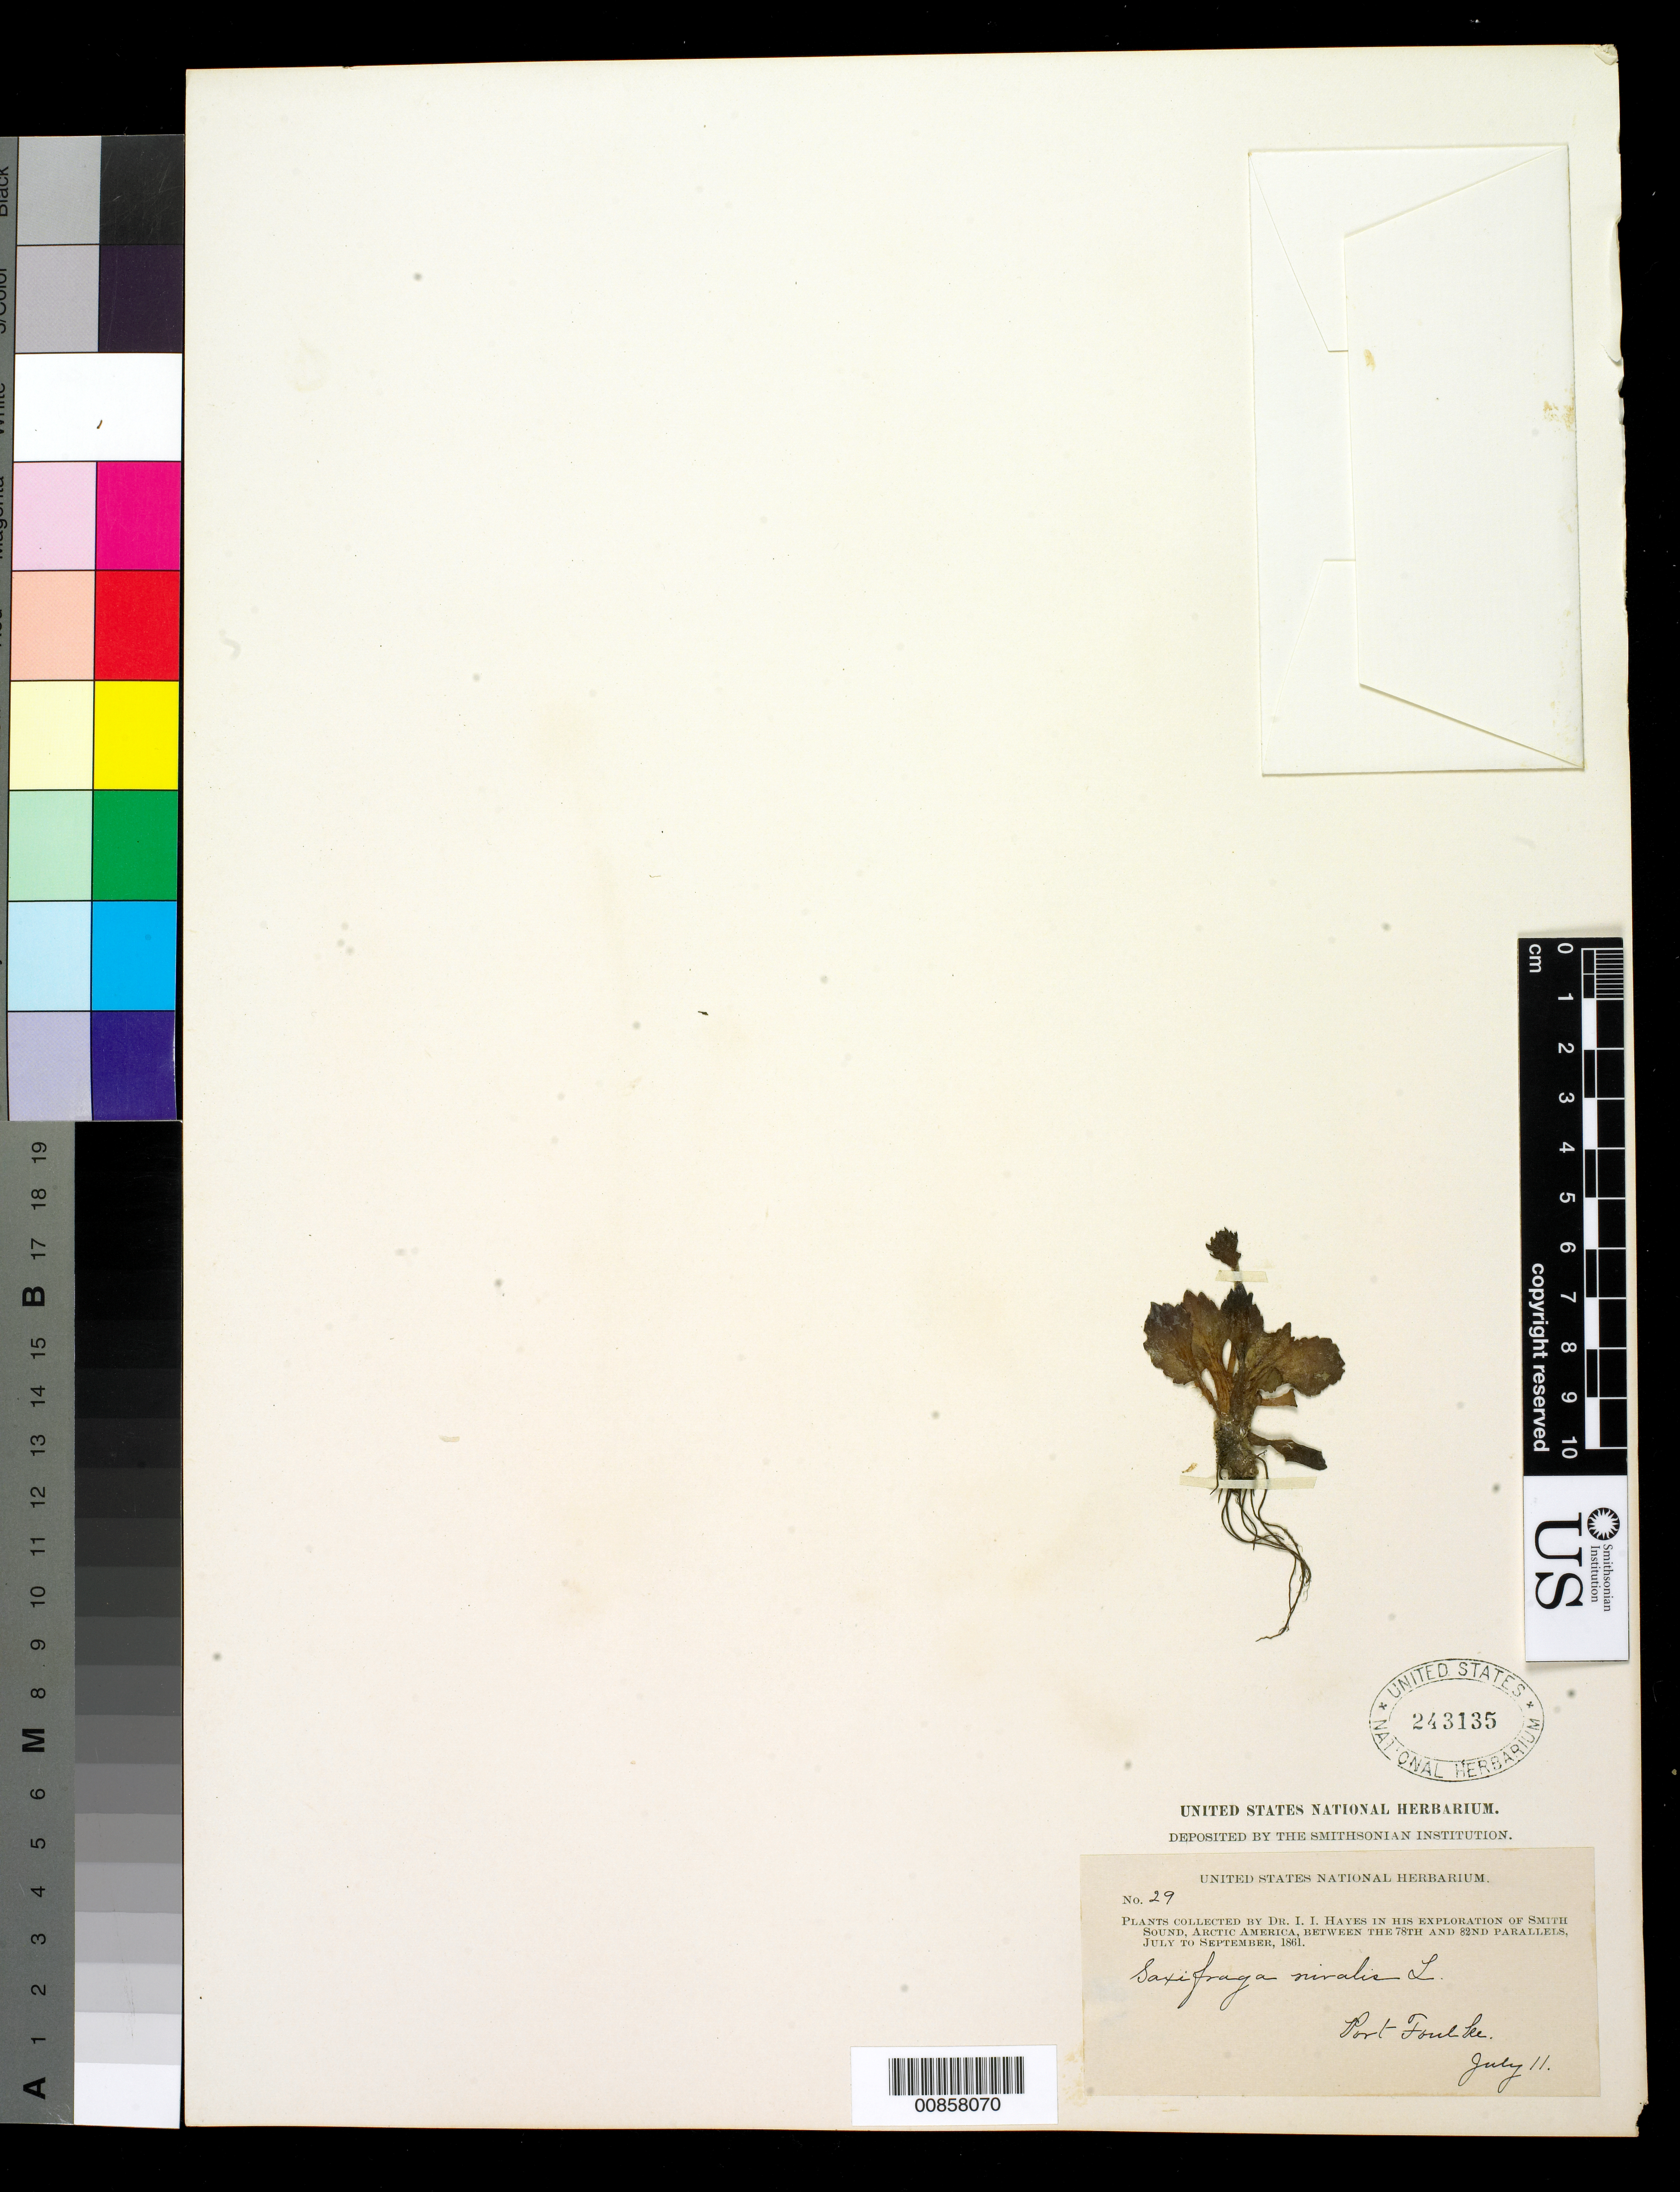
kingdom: Plantae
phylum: Tracheophyta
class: Magnoliopsida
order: Saxifragales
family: Saxifragaceae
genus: Micranthes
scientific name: Micranthes nivalis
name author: (L.) Small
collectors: I. I. Hayes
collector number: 29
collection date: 1861-07-11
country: Greenland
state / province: Nordgronland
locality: Port Foulke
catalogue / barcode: US 243135